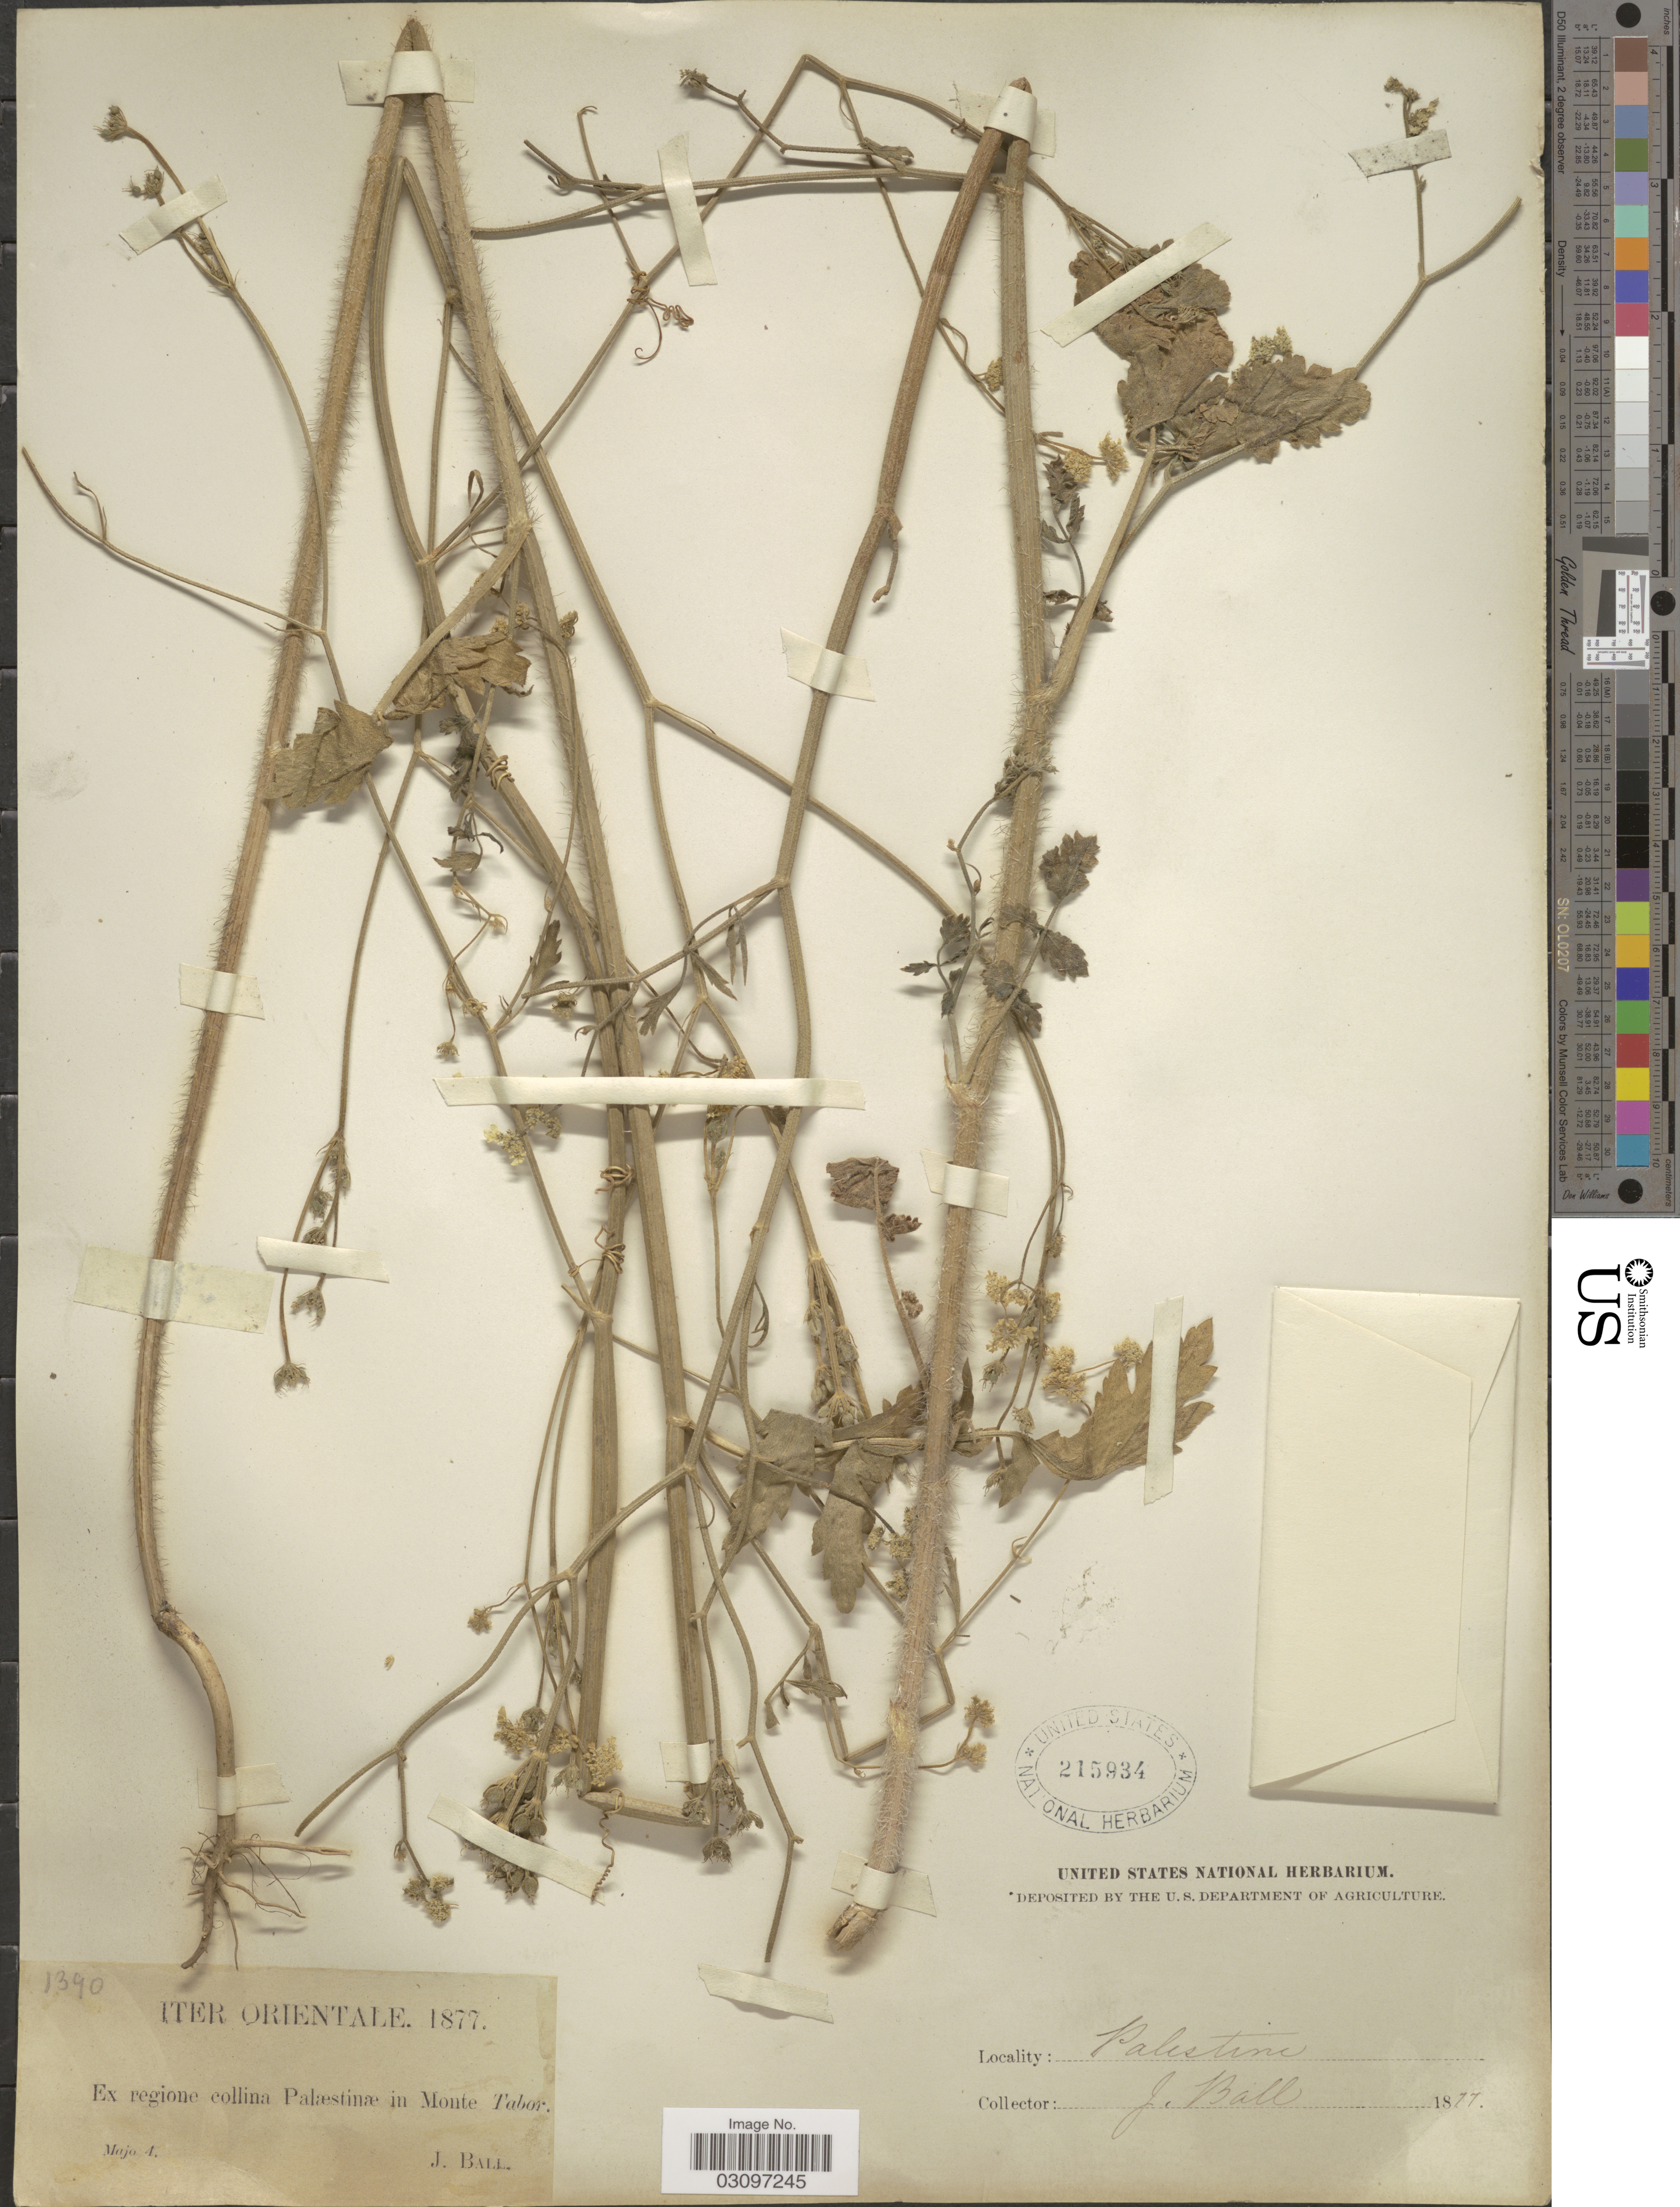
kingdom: Plantae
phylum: Tracheophyta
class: Magnoliopsida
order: Apiales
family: Apiaceae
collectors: J. Ball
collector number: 1390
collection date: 1877-05-04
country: Israel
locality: Iter Orientale. Ex regione collina Palæstinæ in Monte Tabor. Palestine.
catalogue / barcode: US 215934